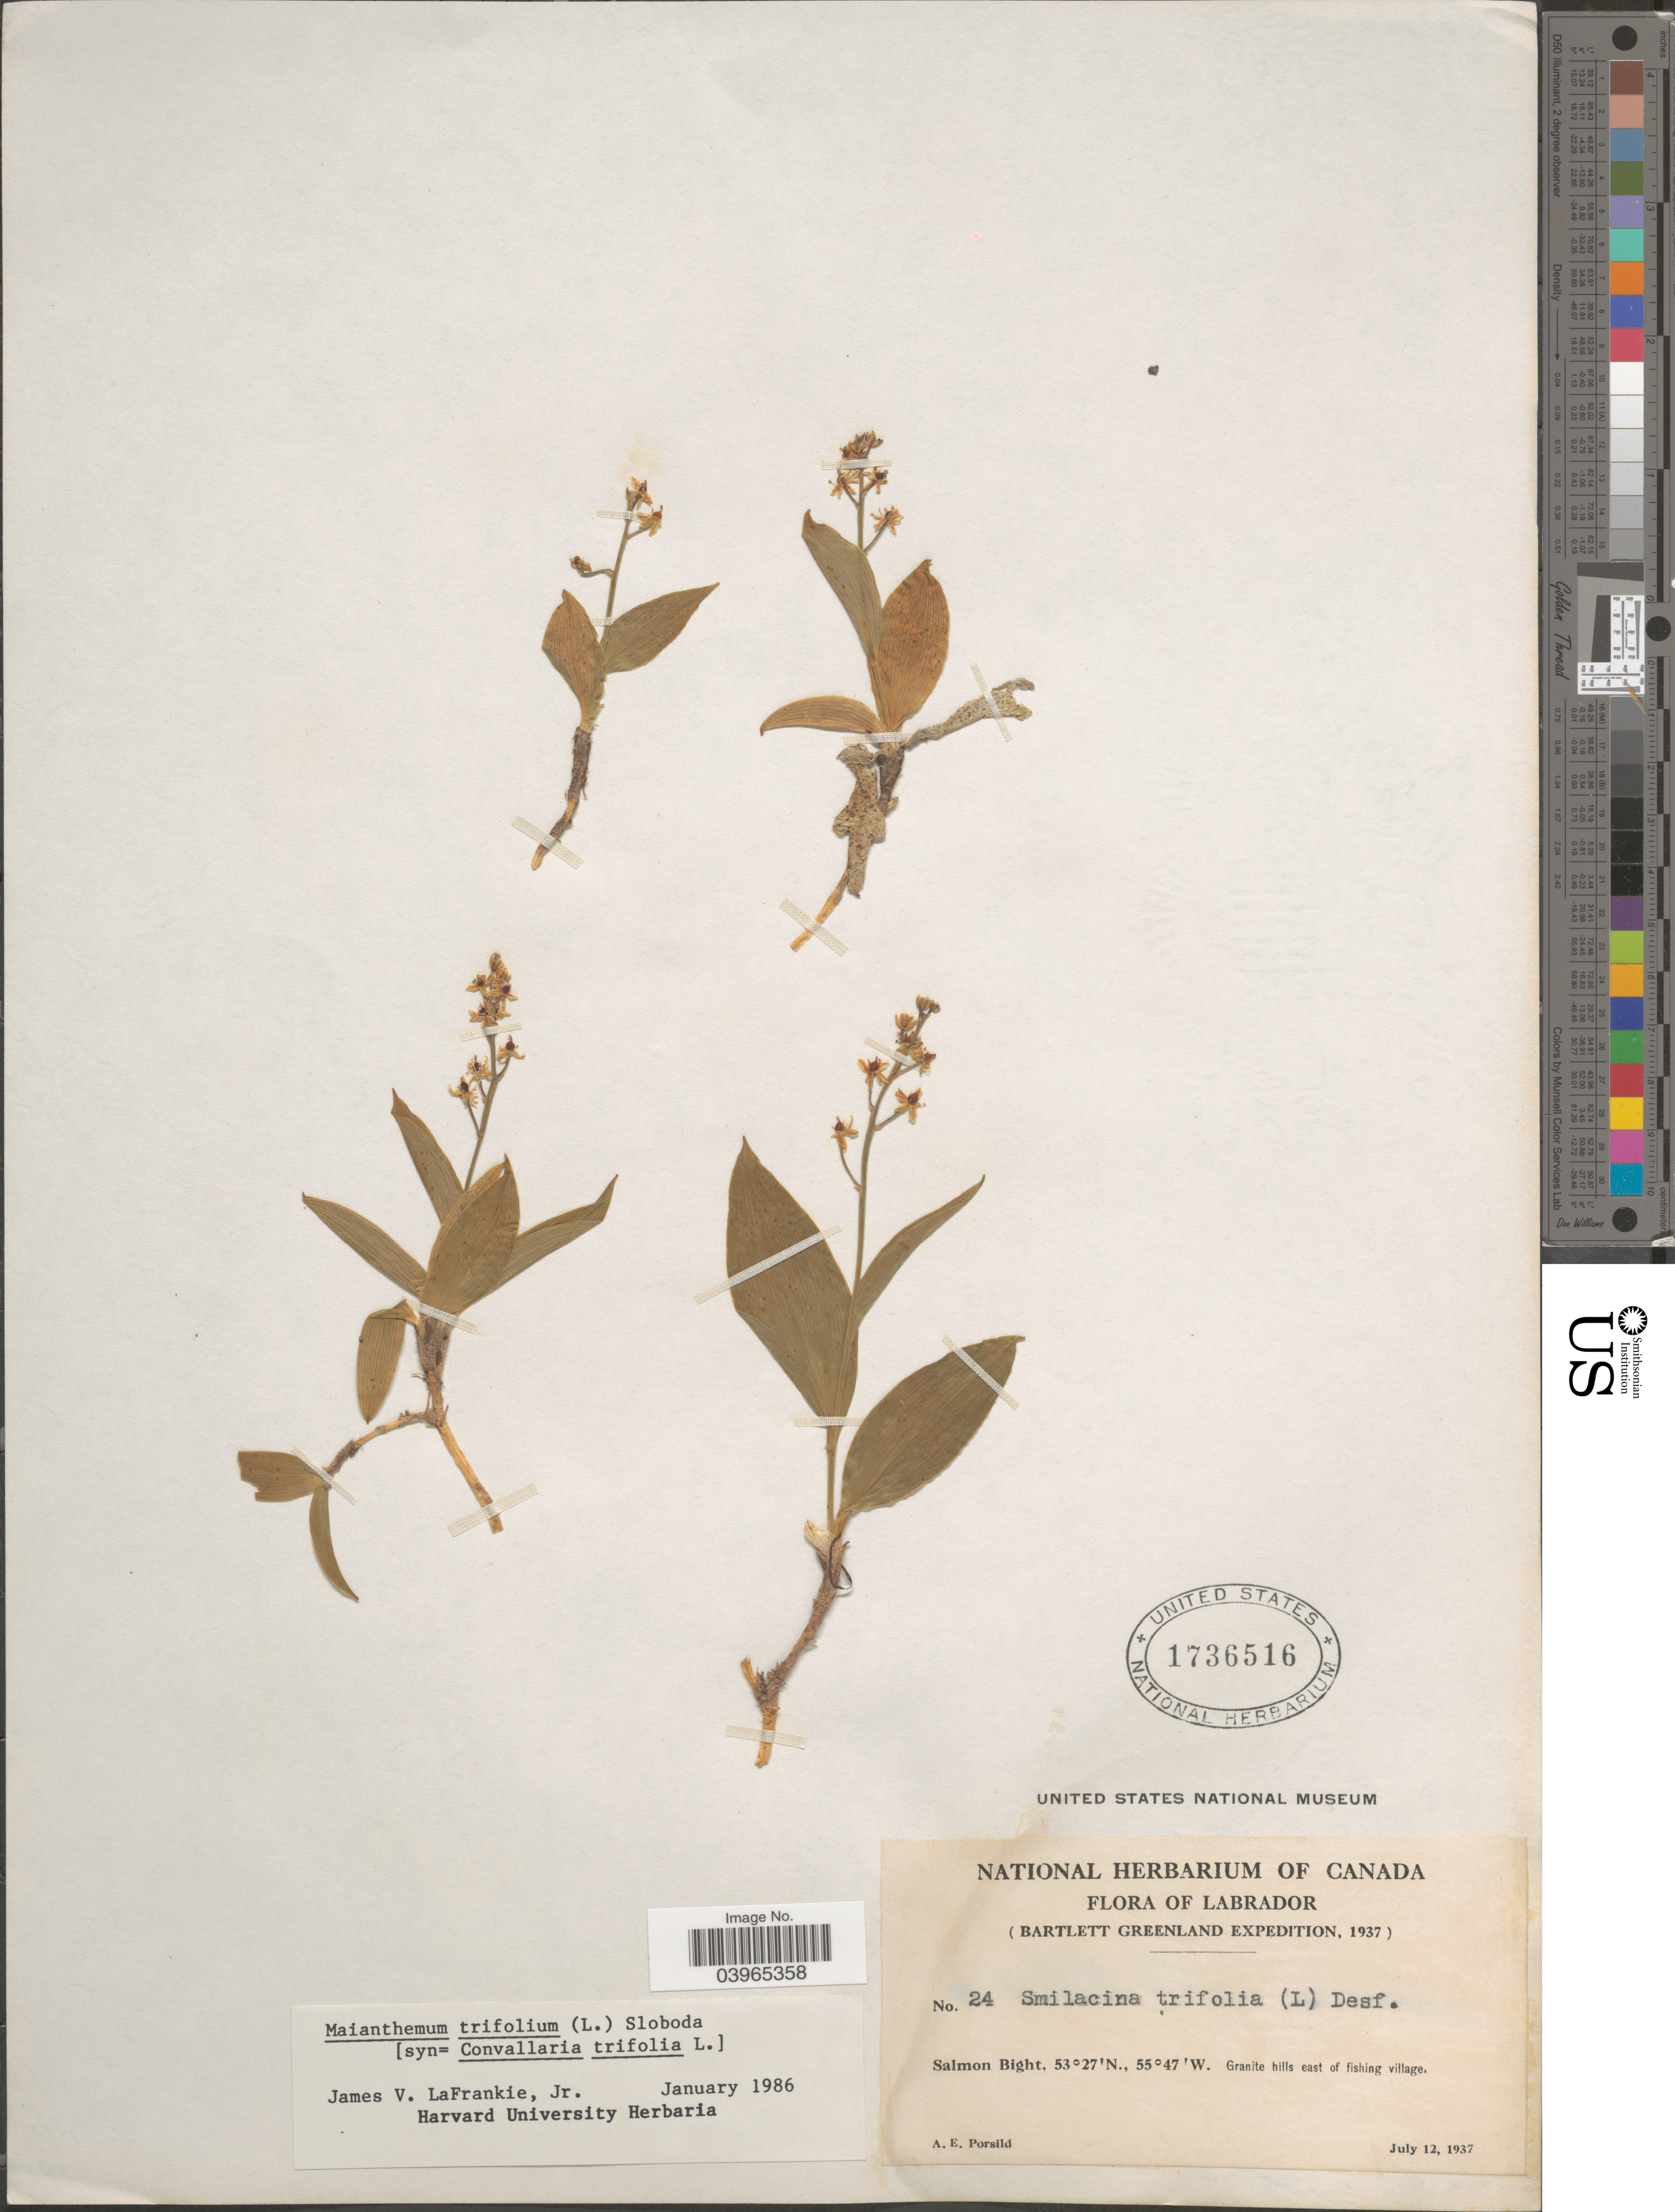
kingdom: Plantae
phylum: Tracheophyta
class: Liliopsida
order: Asparagales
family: Asparagaceae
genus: Maianthemum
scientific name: Maianthemum trifolium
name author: (L.) Sloboda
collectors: A. E. Porsild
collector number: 24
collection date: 1937-07-12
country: Canada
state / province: Newfoundland and Labrador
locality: Labrador. Salmon Bight. Granite hills east of fishing village.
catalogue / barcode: US 1736516